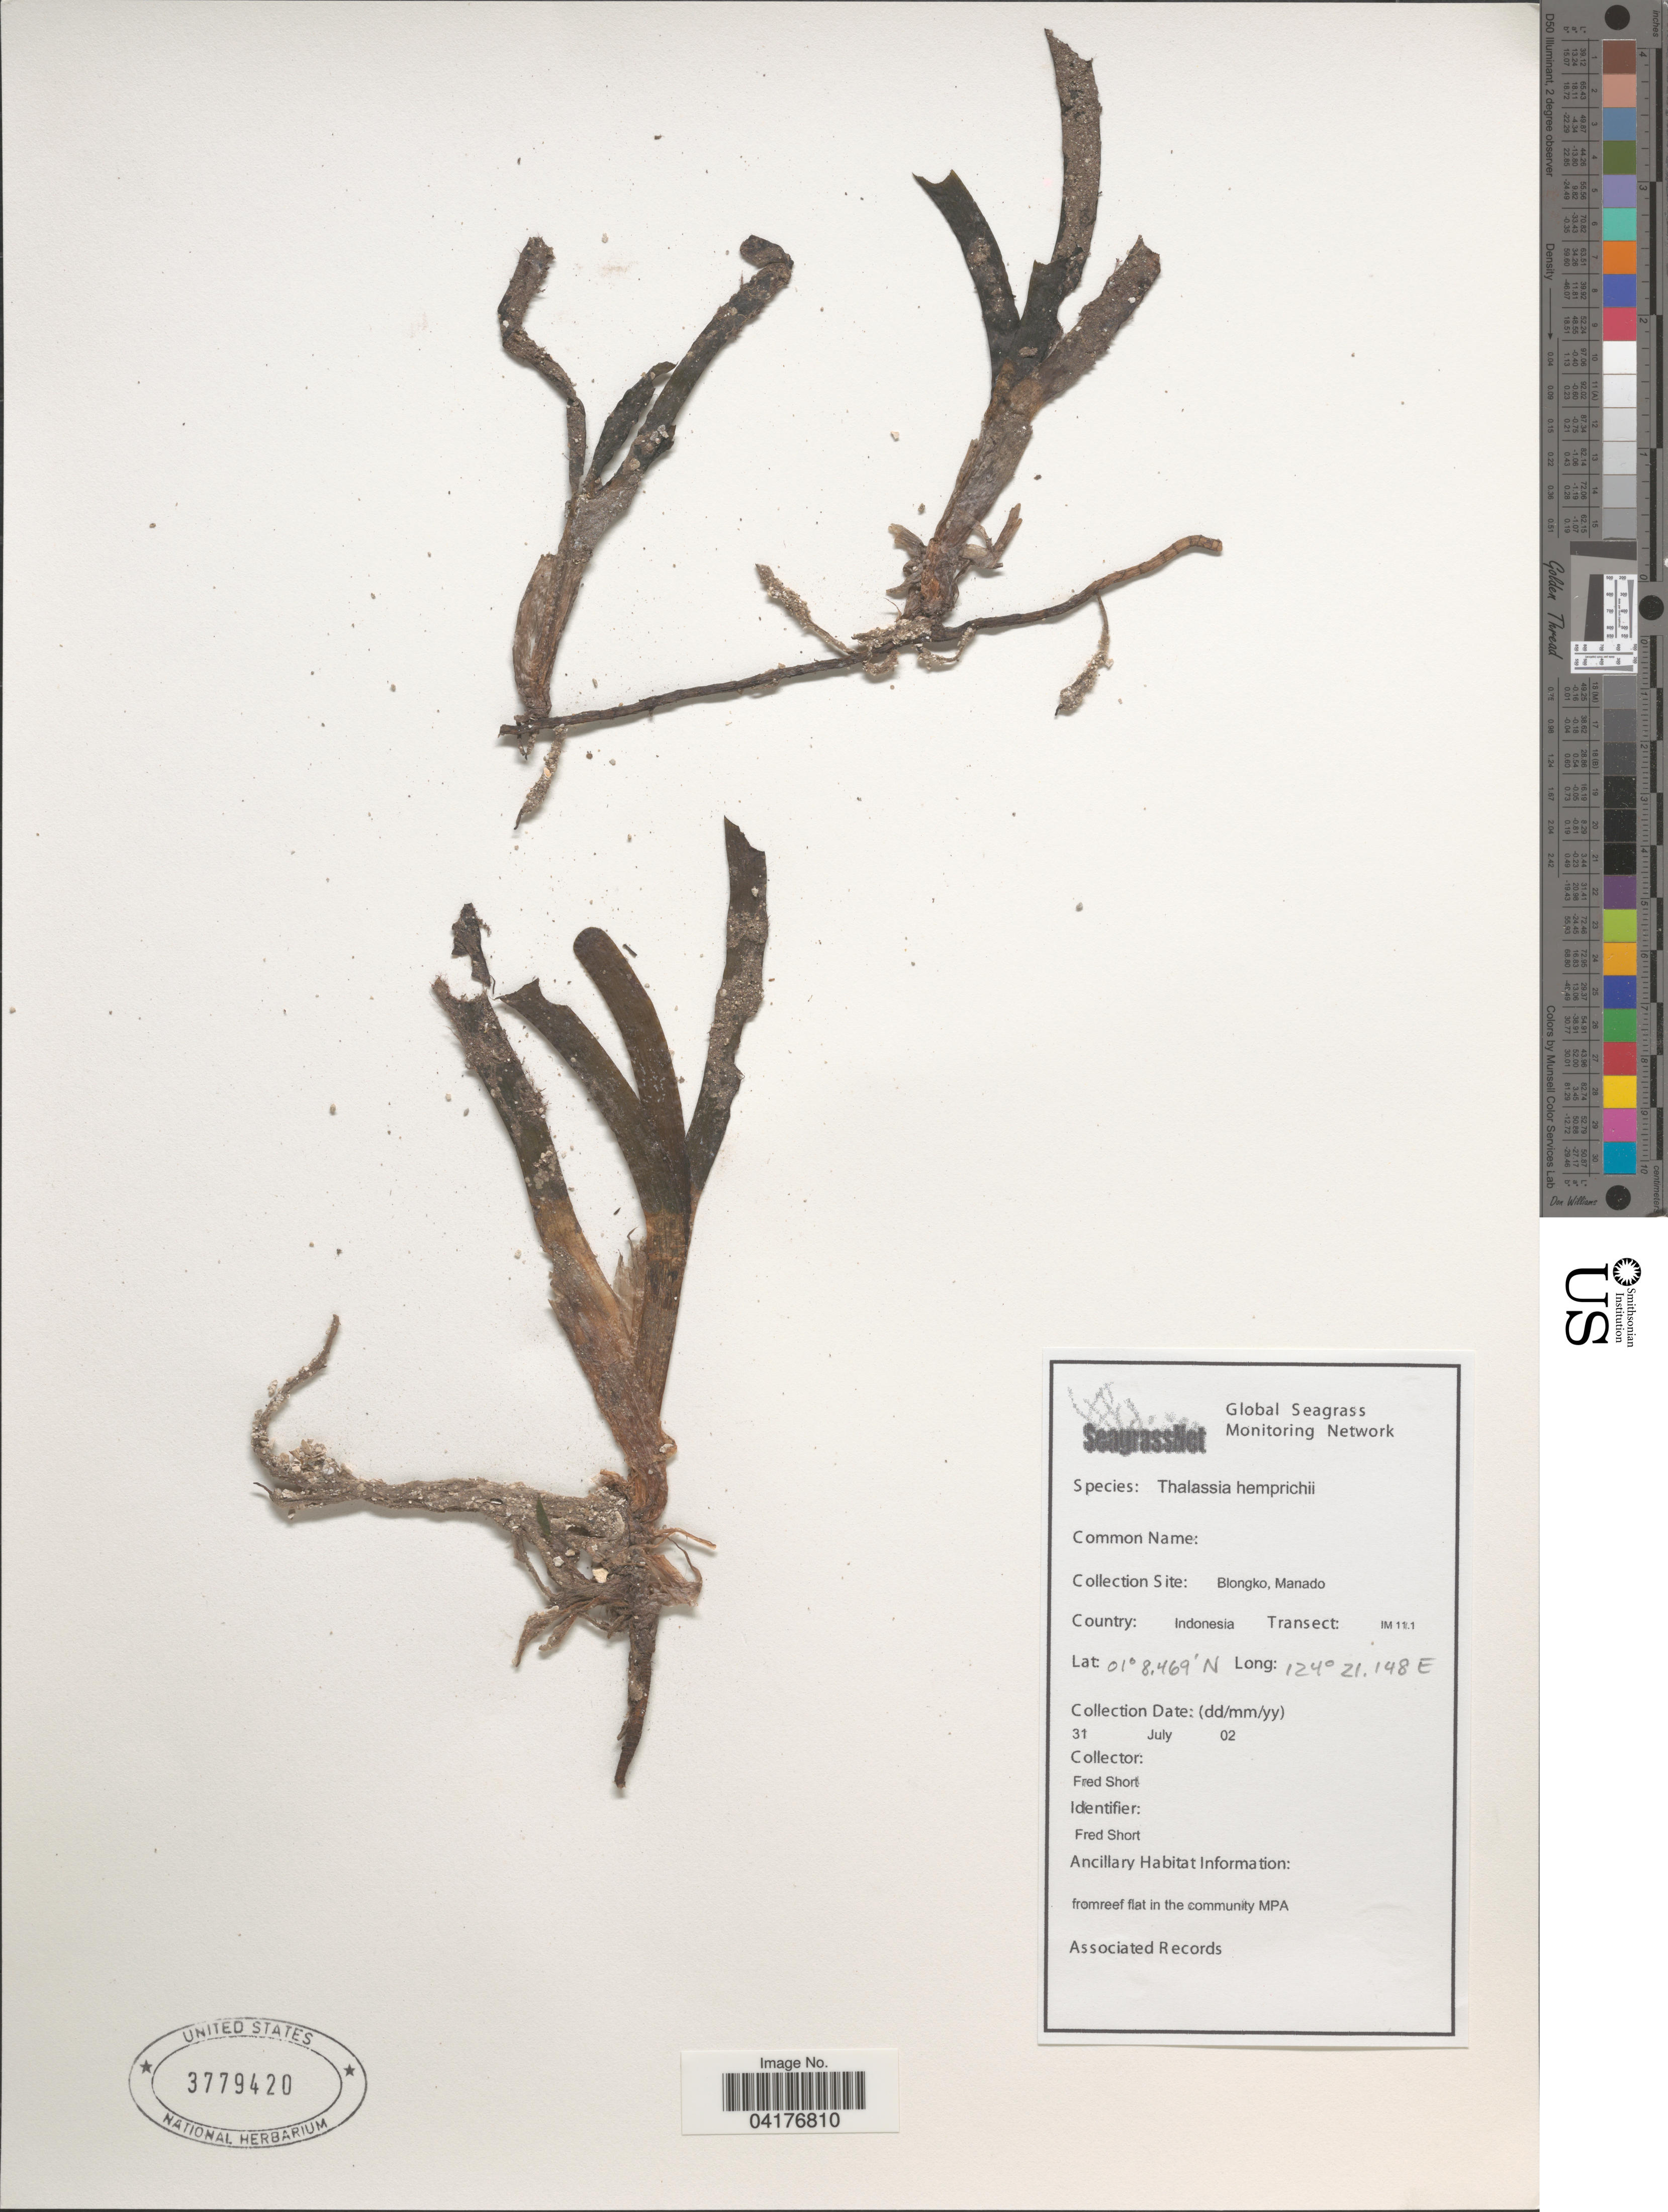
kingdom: Plantae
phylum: Tracheophyta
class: Liliopsida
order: Alismatales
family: Hydrocharitaceae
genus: Enhalus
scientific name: Enhalus acoroides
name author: (L. f.) Royle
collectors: F. Short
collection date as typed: Transcribed d/m/y: 31/7/2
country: Indonesia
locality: Blongko, Manado. Transect: IM11.1.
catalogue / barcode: US 3779420